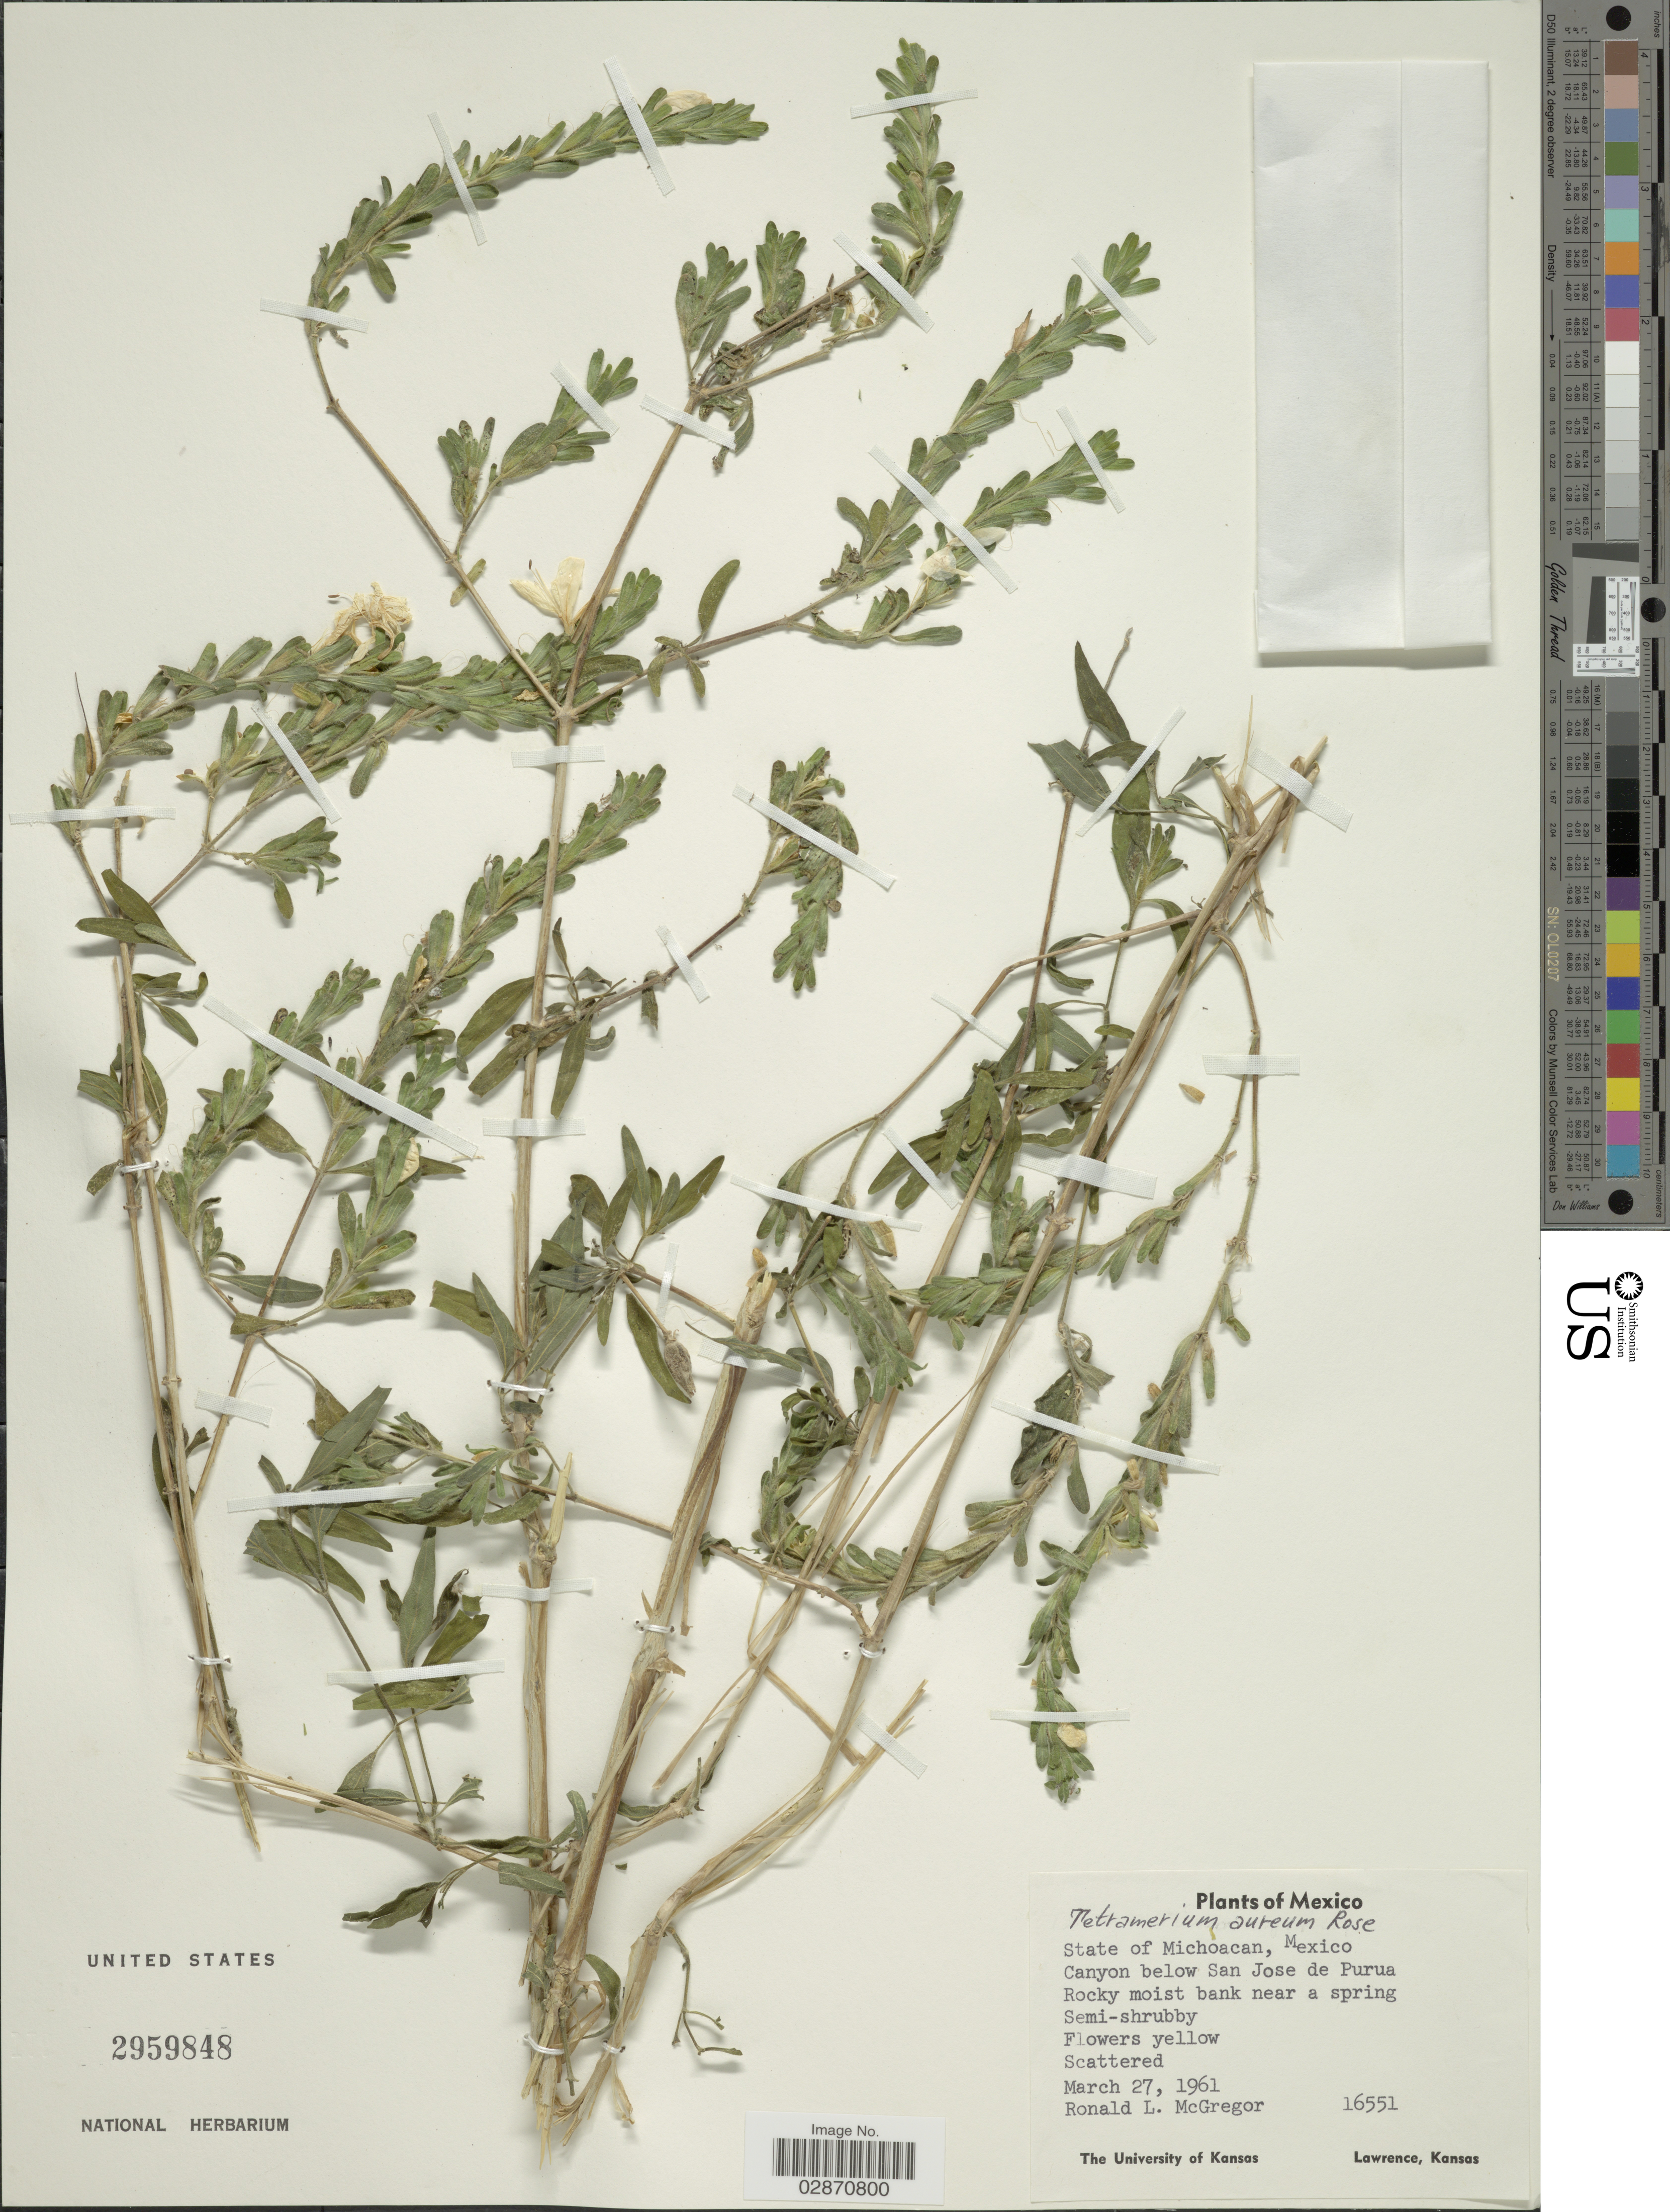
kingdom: Plantae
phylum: Tracheophyta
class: Magnoliopsida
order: Lamiales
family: Acanthaceae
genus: Tetramerium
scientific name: Tetramerium glandulosum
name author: Oerst.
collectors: R. L. McGregor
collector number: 16551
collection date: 1961-03-27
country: Mexico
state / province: Michoacán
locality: Canyon below San Jose de Purua.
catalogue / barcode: US 2959848